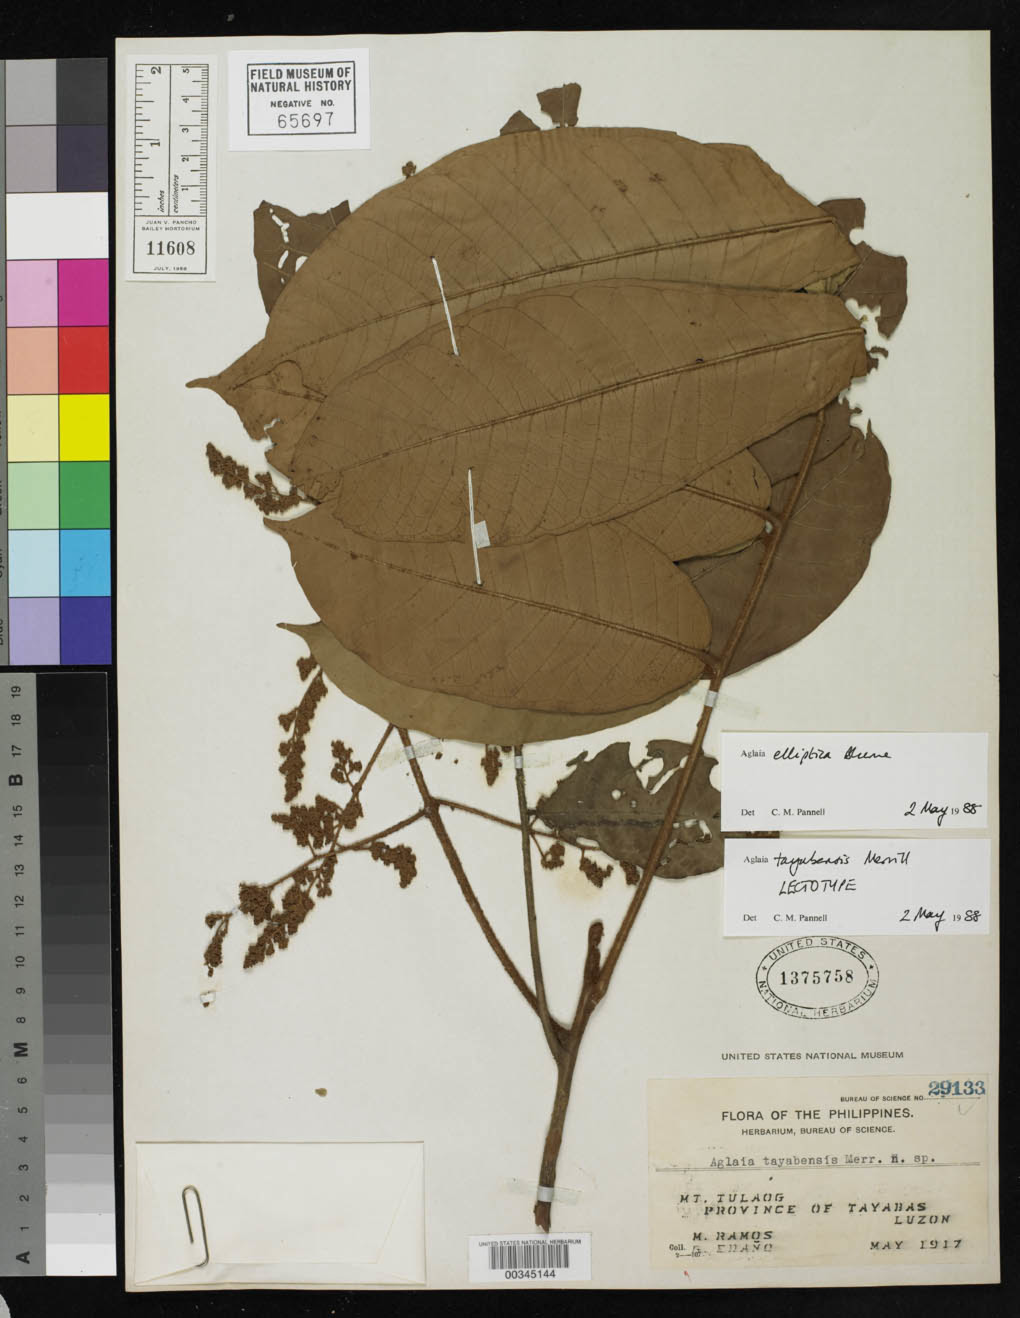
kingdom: Plantae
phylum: Tracheophyta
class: Magnoliopsida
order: Sapindales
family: Meliaceae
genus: Aglaia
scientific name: Aglaia tayabensis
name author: Merr.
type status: Lectotype; Type Collection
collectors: M. Ramos & G. E. Edaño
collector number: Bur. Sci. 29133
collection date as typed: May 1917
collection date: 1917-05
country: Philippines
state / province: Calabarzon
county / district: Quezon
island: Luzon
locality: Mt. Tulaog.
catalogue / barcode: US 1375758